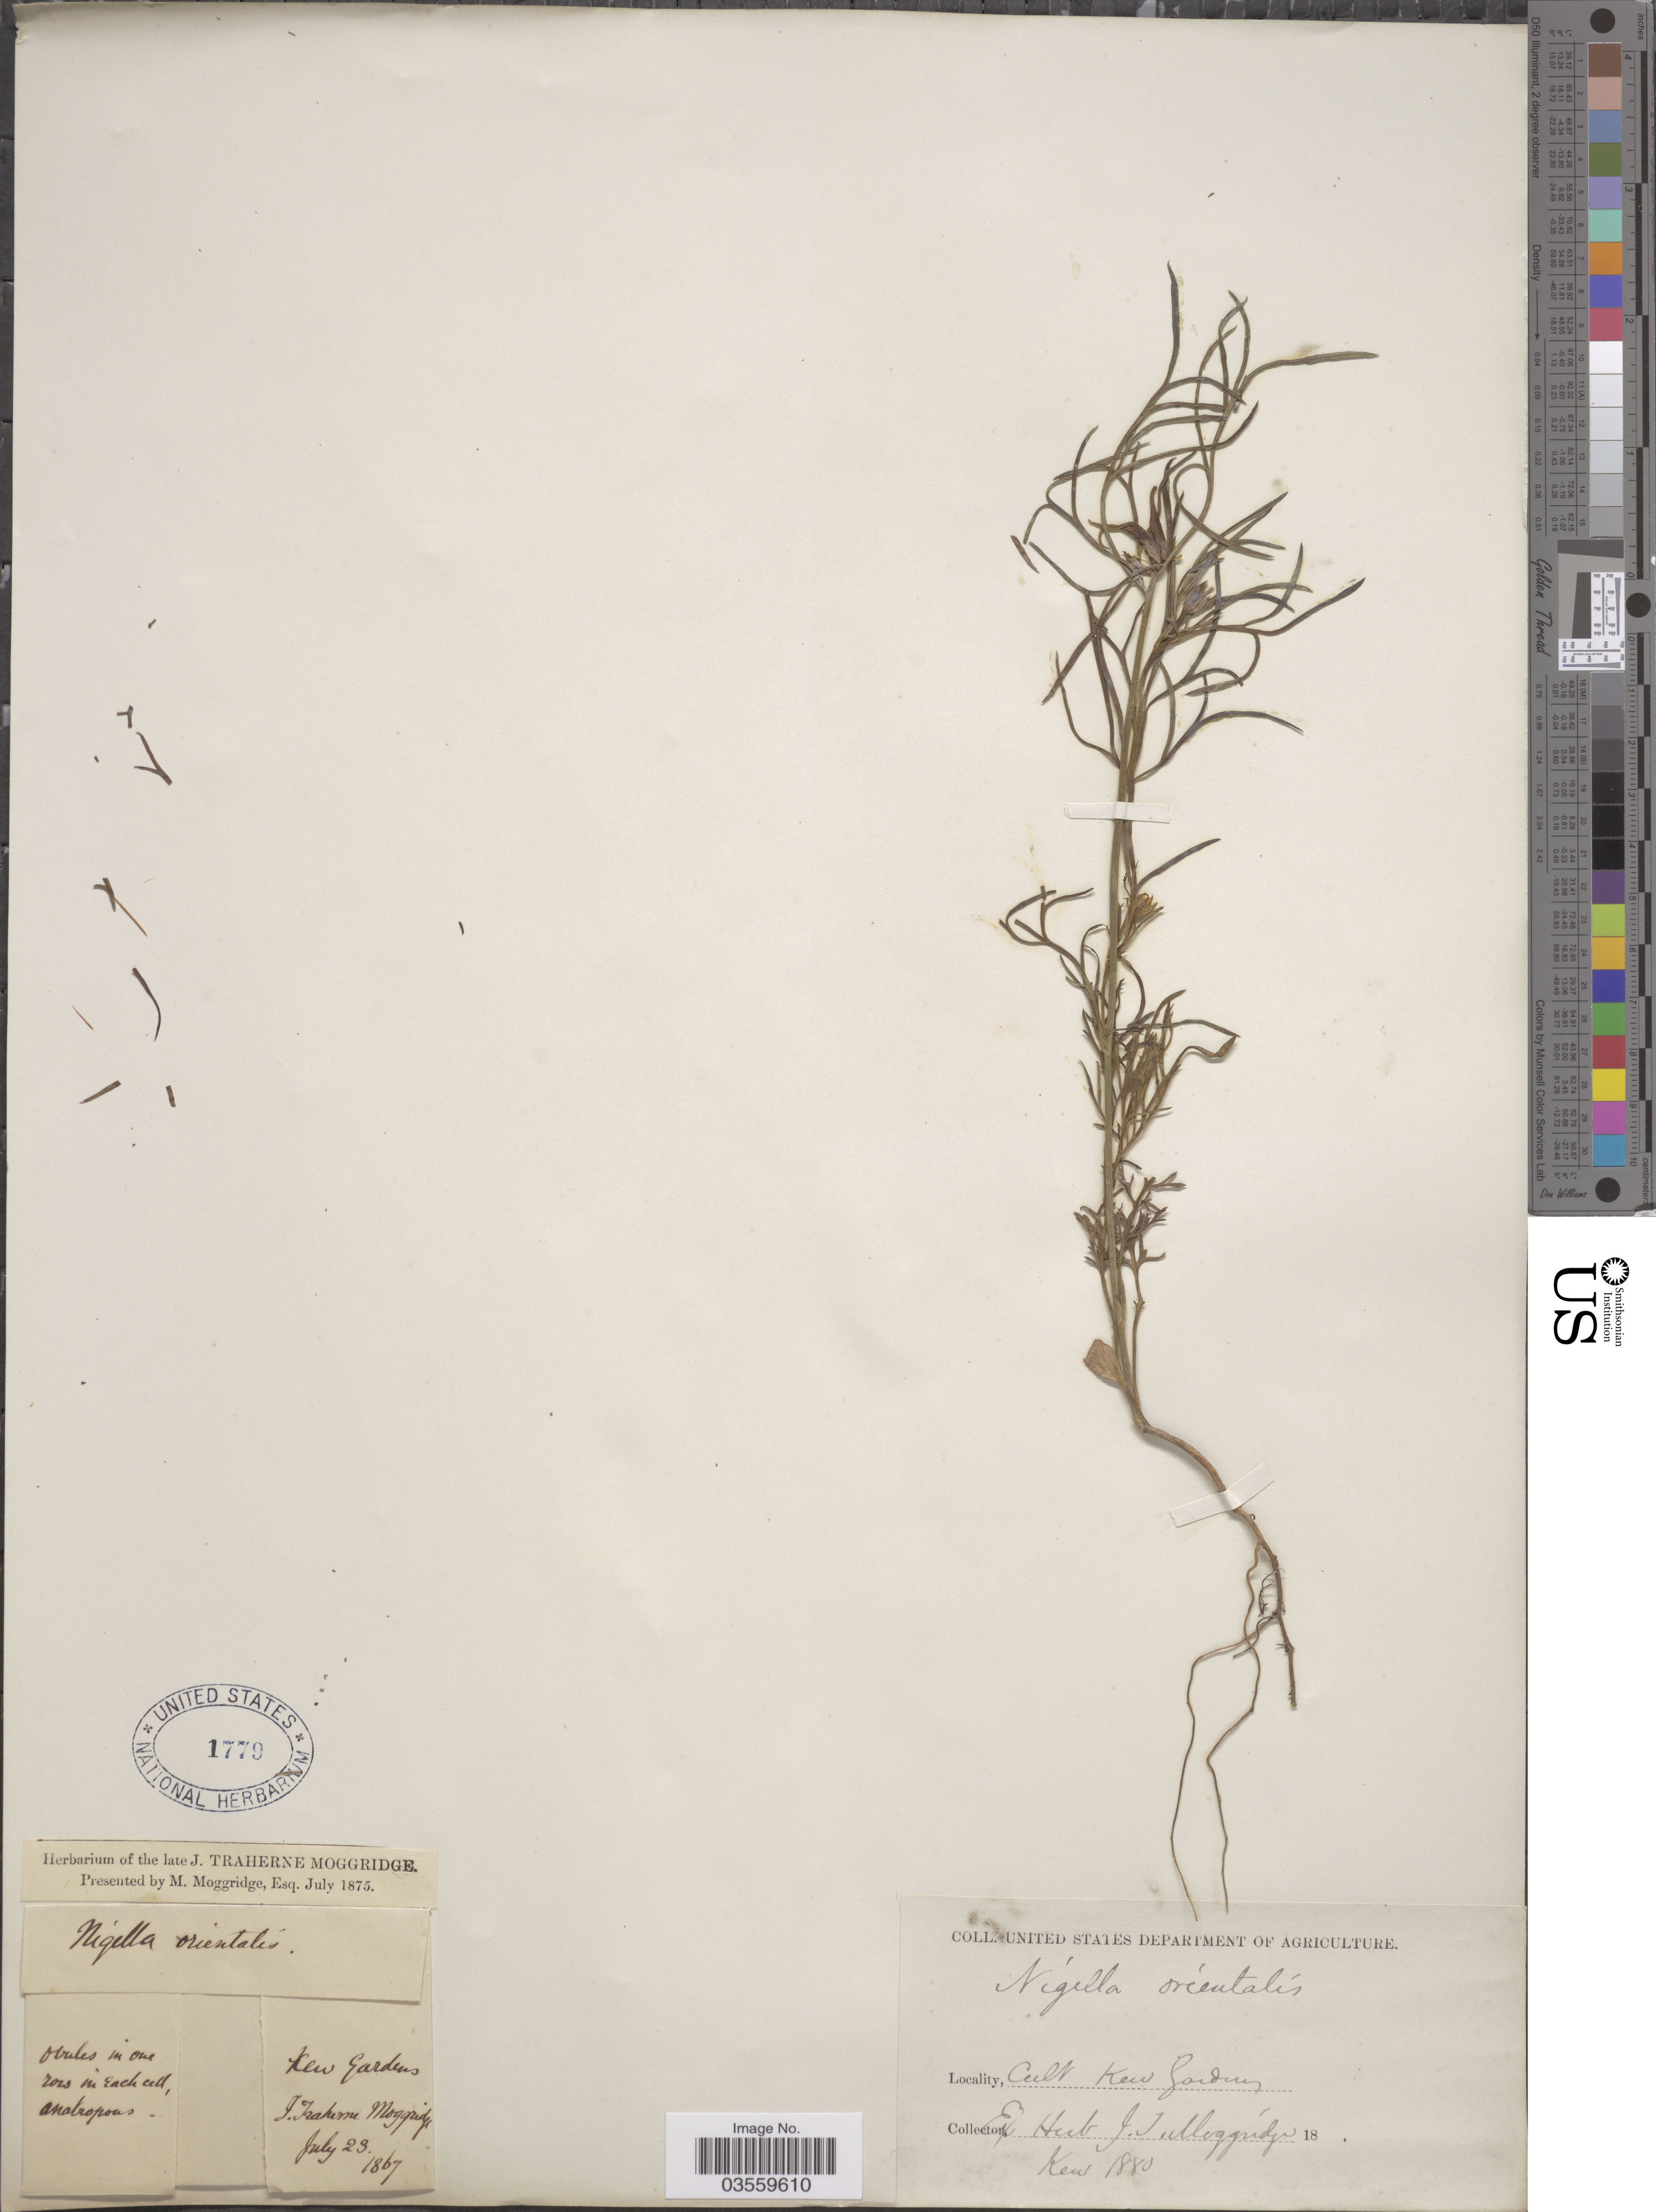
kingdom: Plantae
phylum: Tracheophyta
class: Magnoliopsida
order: Ranunculales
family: Ranunculaceae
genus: Nigella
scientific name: Nigella orientalis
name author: L.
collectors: J. T. Moggridge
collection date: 1867-07-23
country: United Kingdom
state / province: England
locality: Kew Gardens.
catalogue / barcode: US 1779